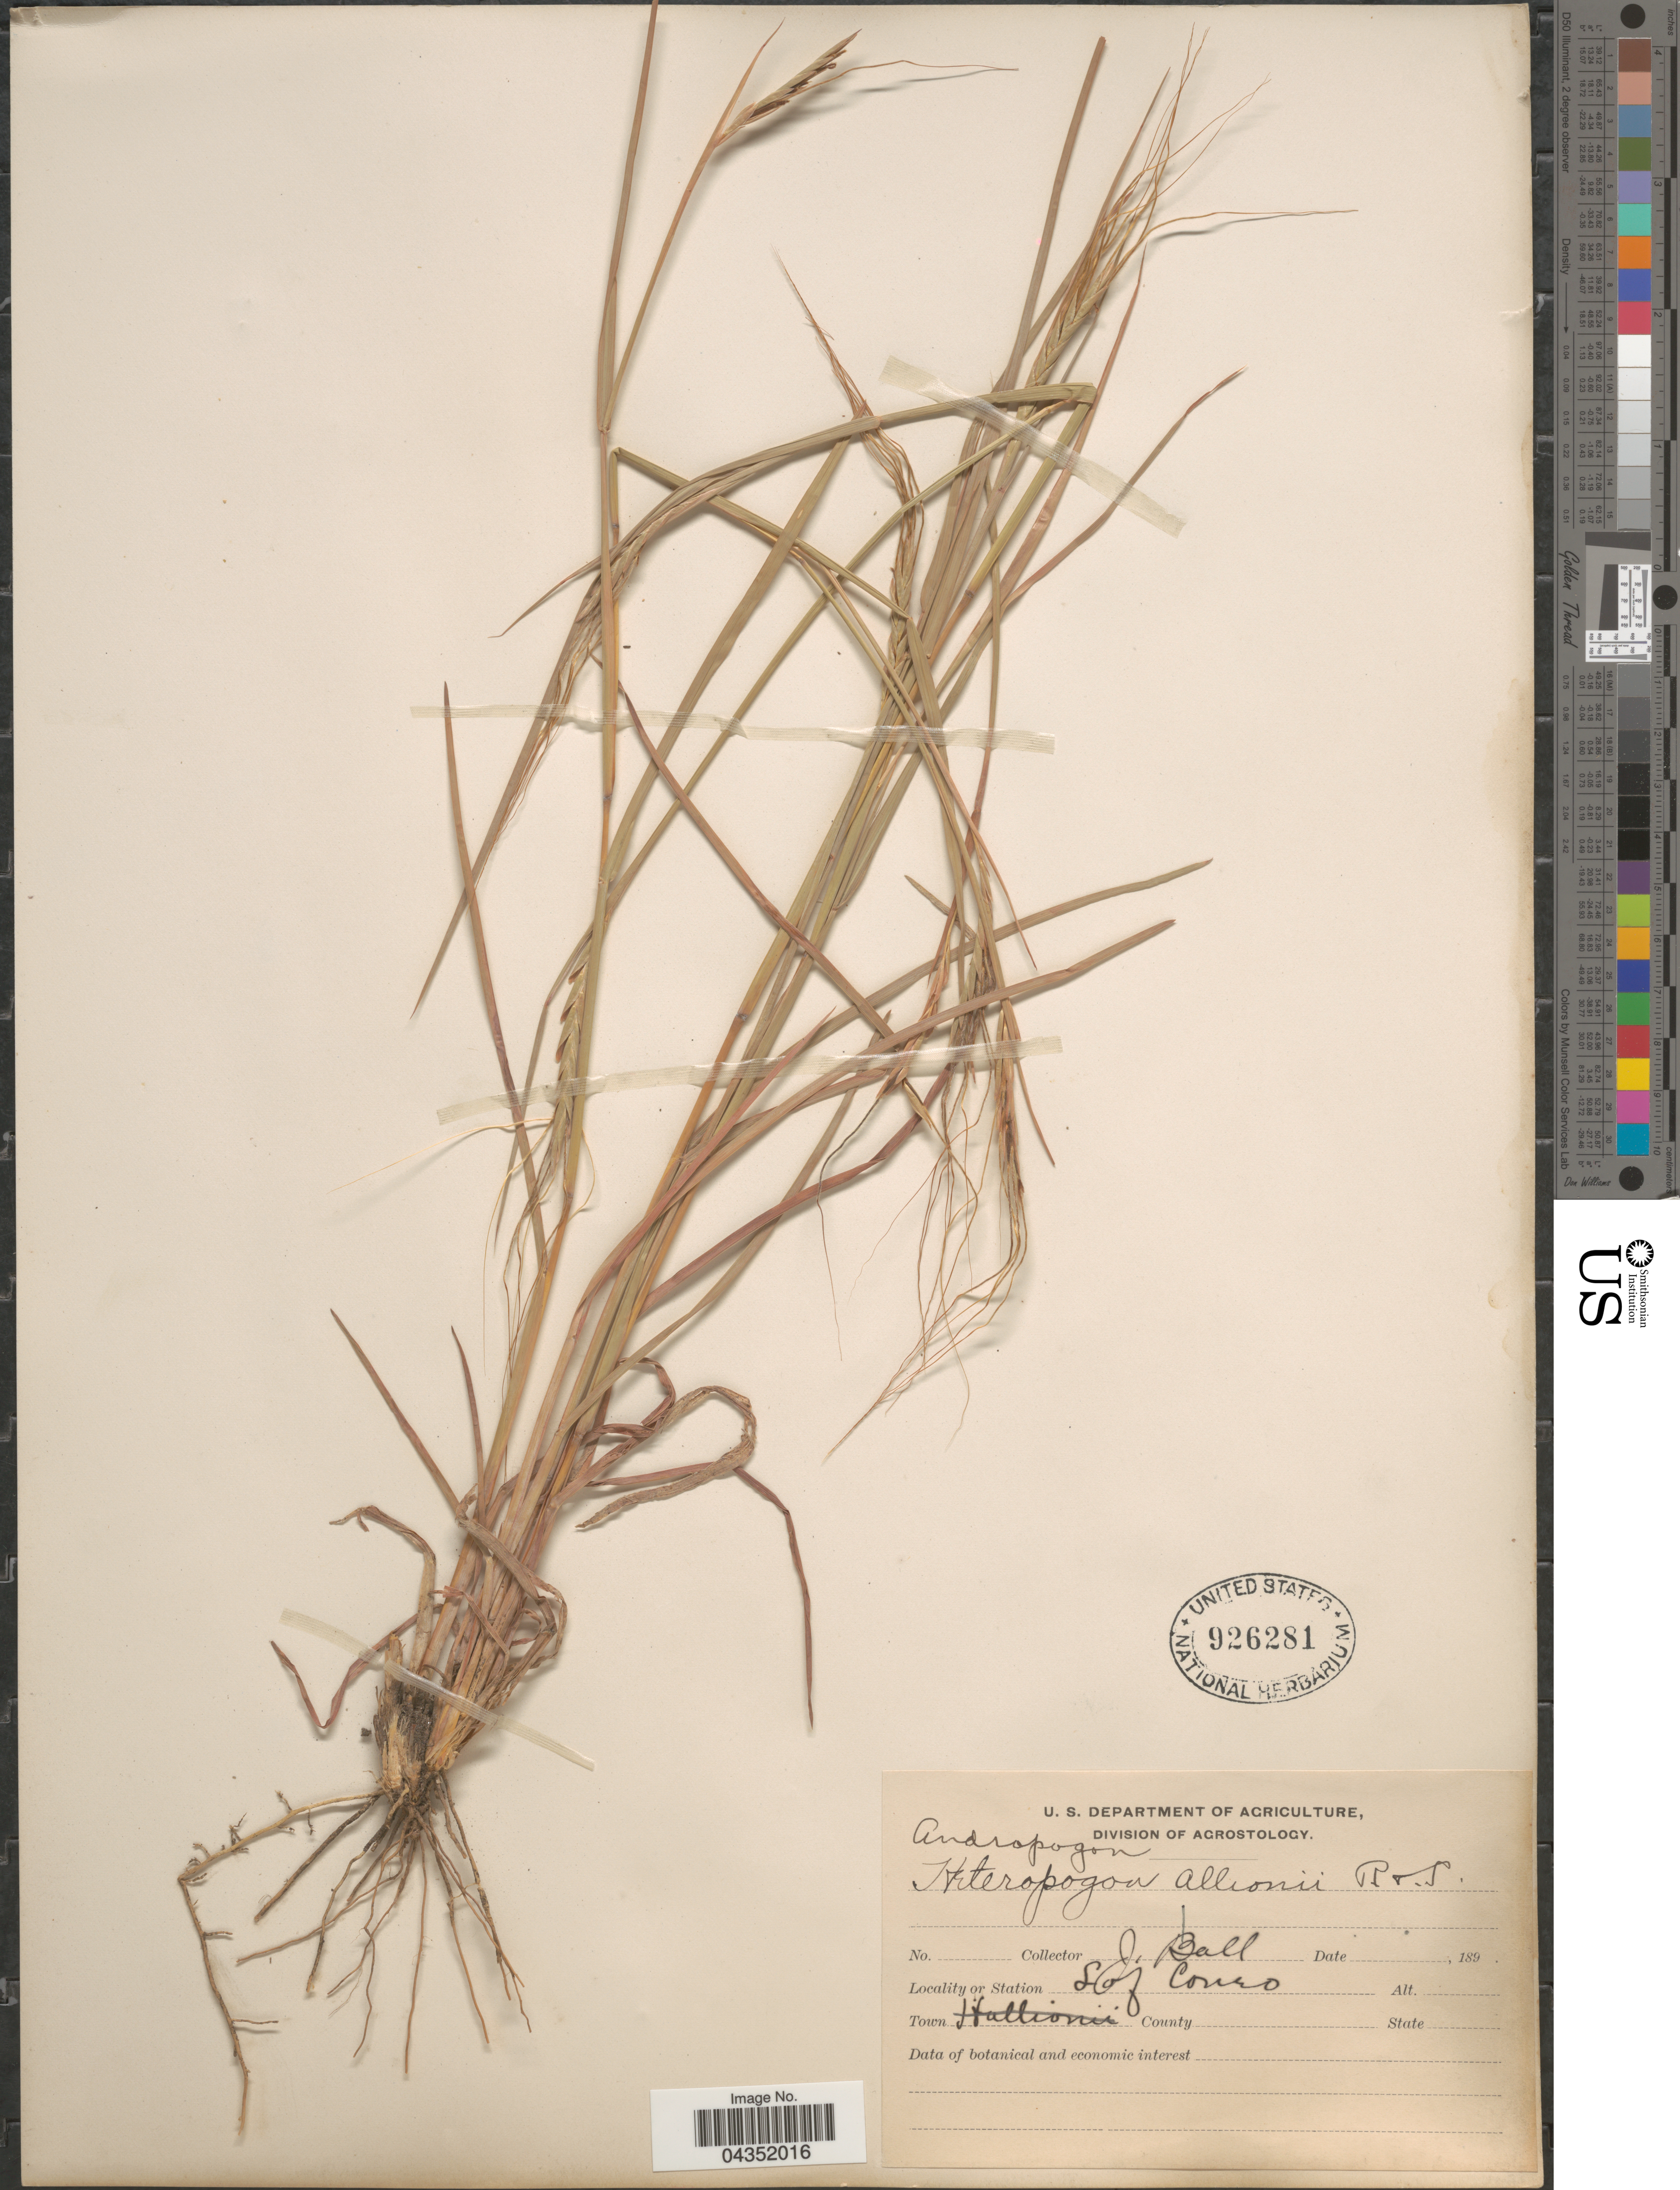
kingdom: Plantae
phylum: Tracheophyta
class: Liliopsida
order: Poales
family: Poaceae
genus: Heteropogon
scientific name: Heteropogon contortus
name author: (L.) P. Beauv. ex Roem. & Schult.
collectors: J. Ball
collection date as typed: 189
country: Italy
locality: Station S of Coneo.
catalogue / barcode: US 926281